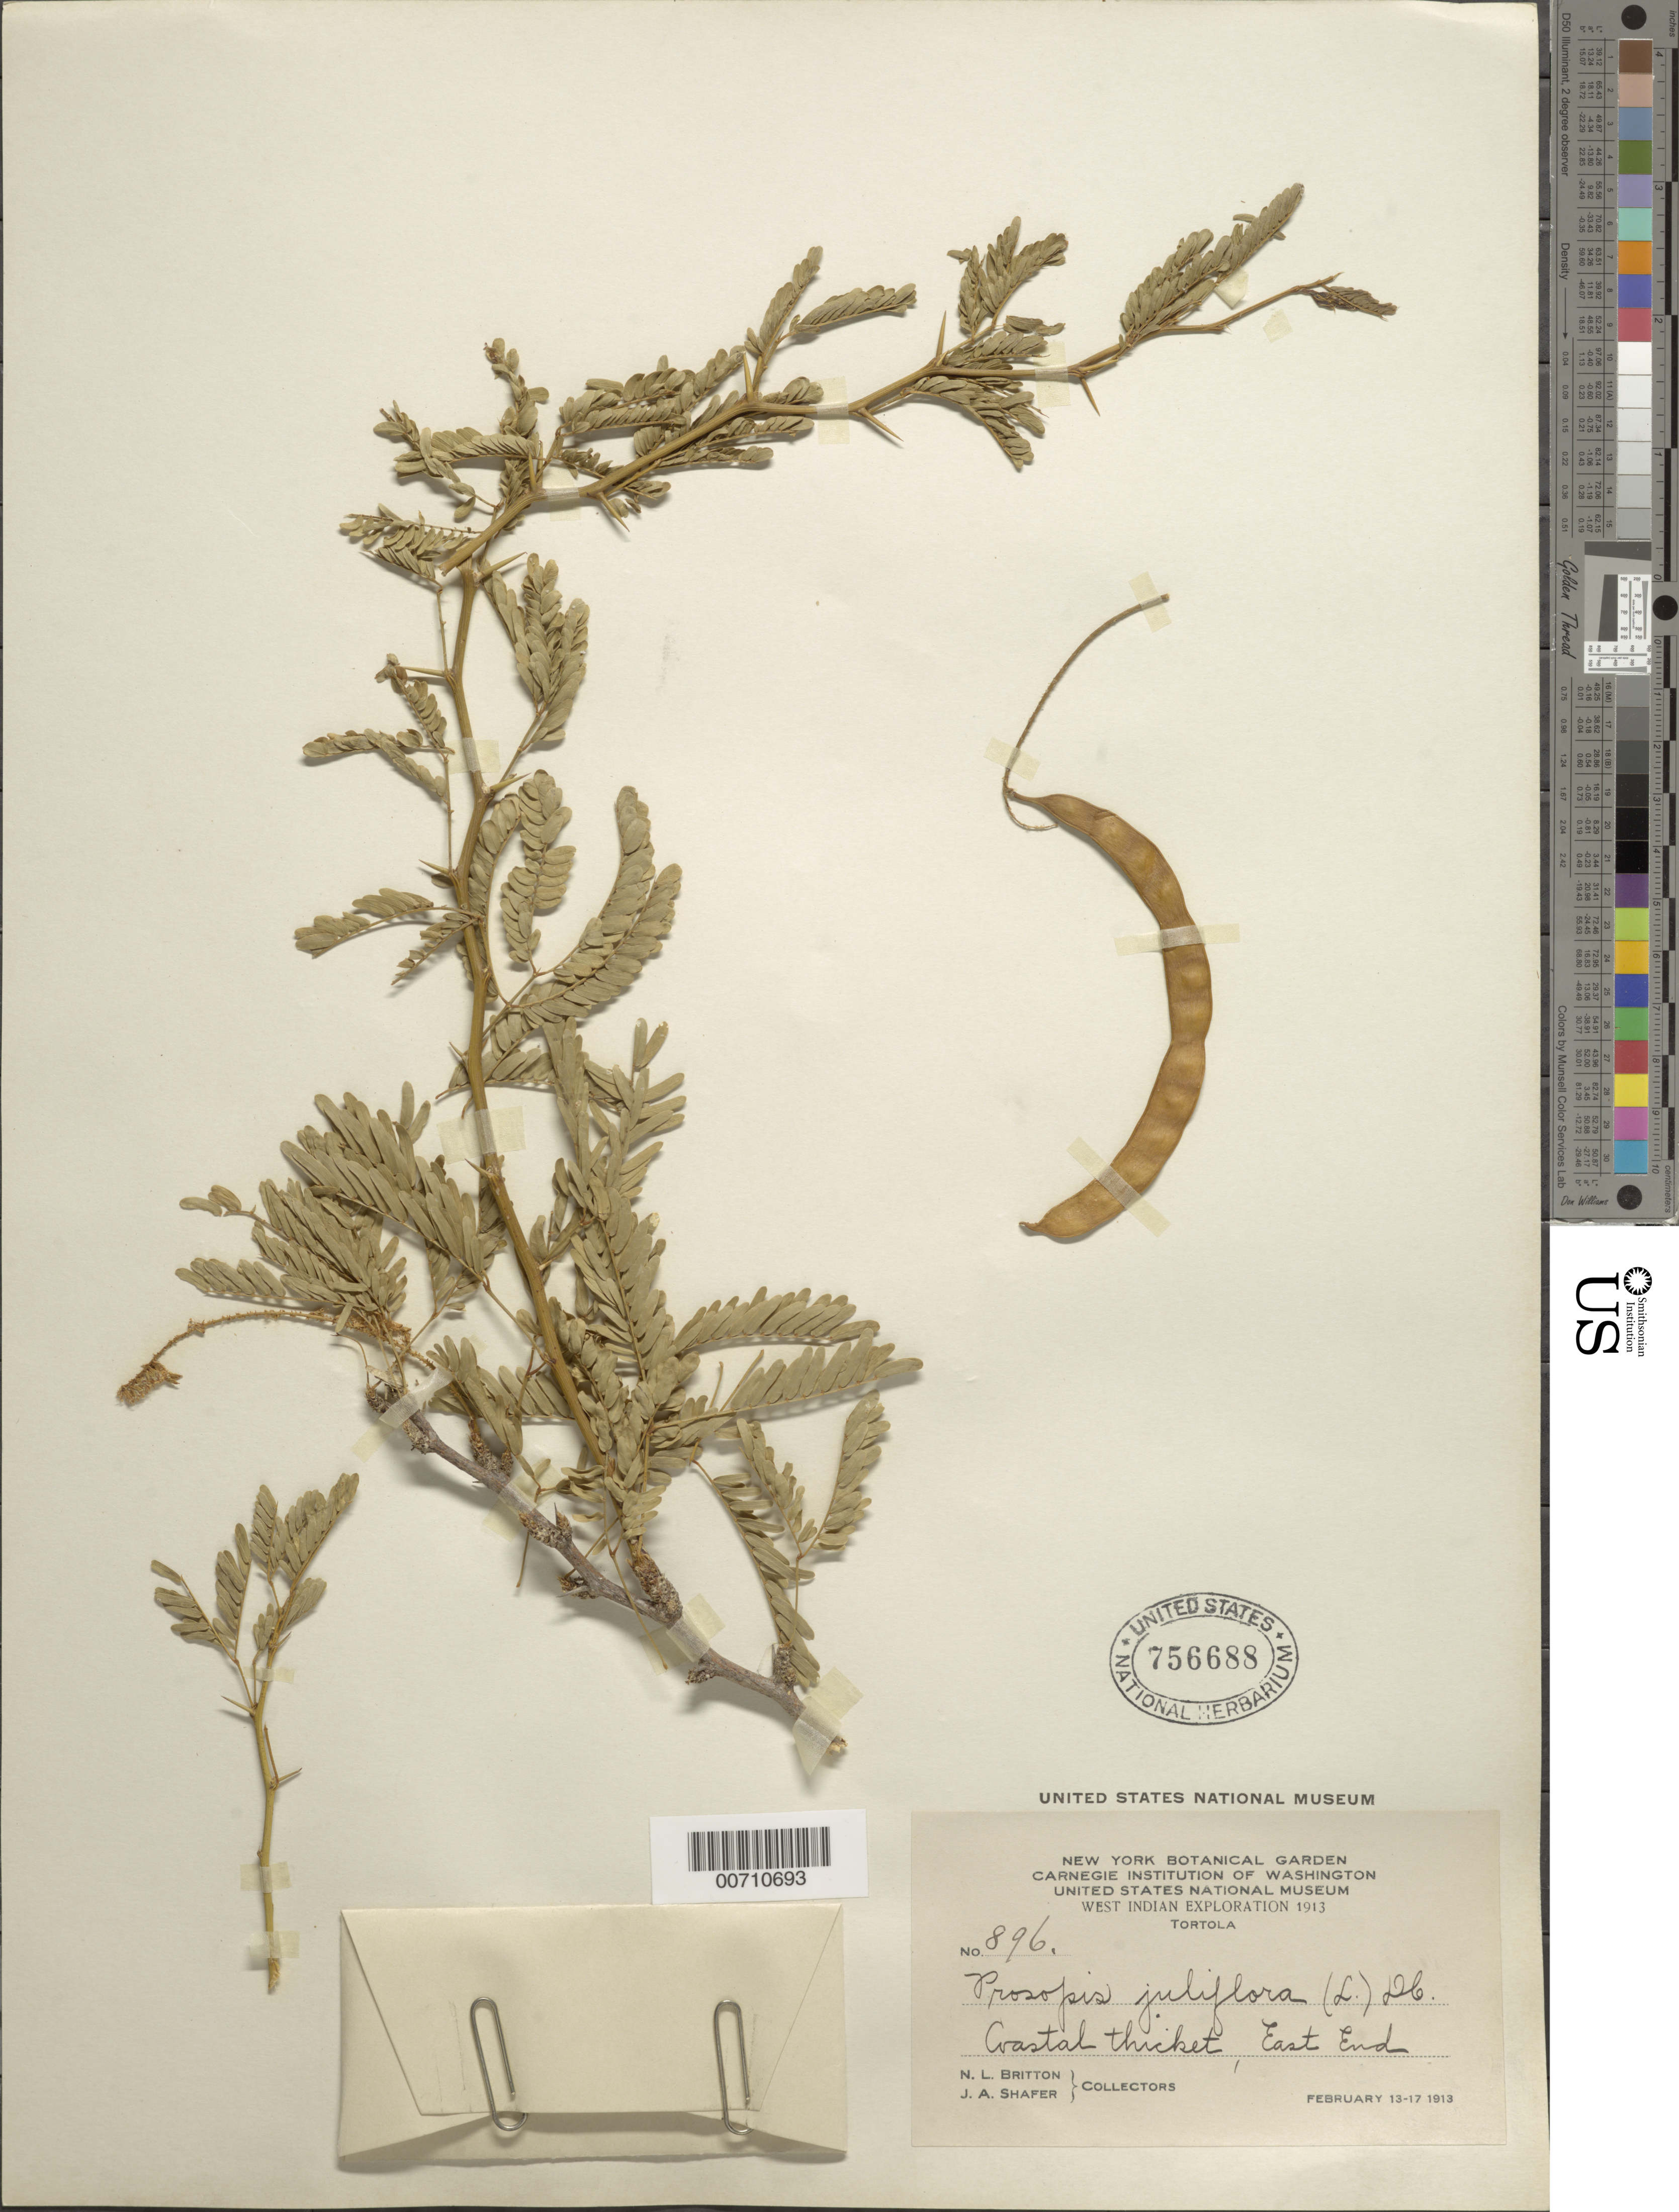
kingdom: Plantae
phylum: Tracheophyta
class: Magnoliopsida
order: Fabales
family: Fabaceae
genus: Neltuma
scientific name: Neltuma juliflora var. juliflora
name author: (Sw.) Raf.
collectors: N. Britton & J. A. Shafer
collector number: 896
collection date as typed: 13 Feb 1913 to 17 Feb 1913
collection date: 1913-02-13/1913-02-17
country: British Virgin Islands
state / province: Tortola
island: Tortola Island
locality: East End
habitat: Coastal thicket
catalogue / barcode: US 756688